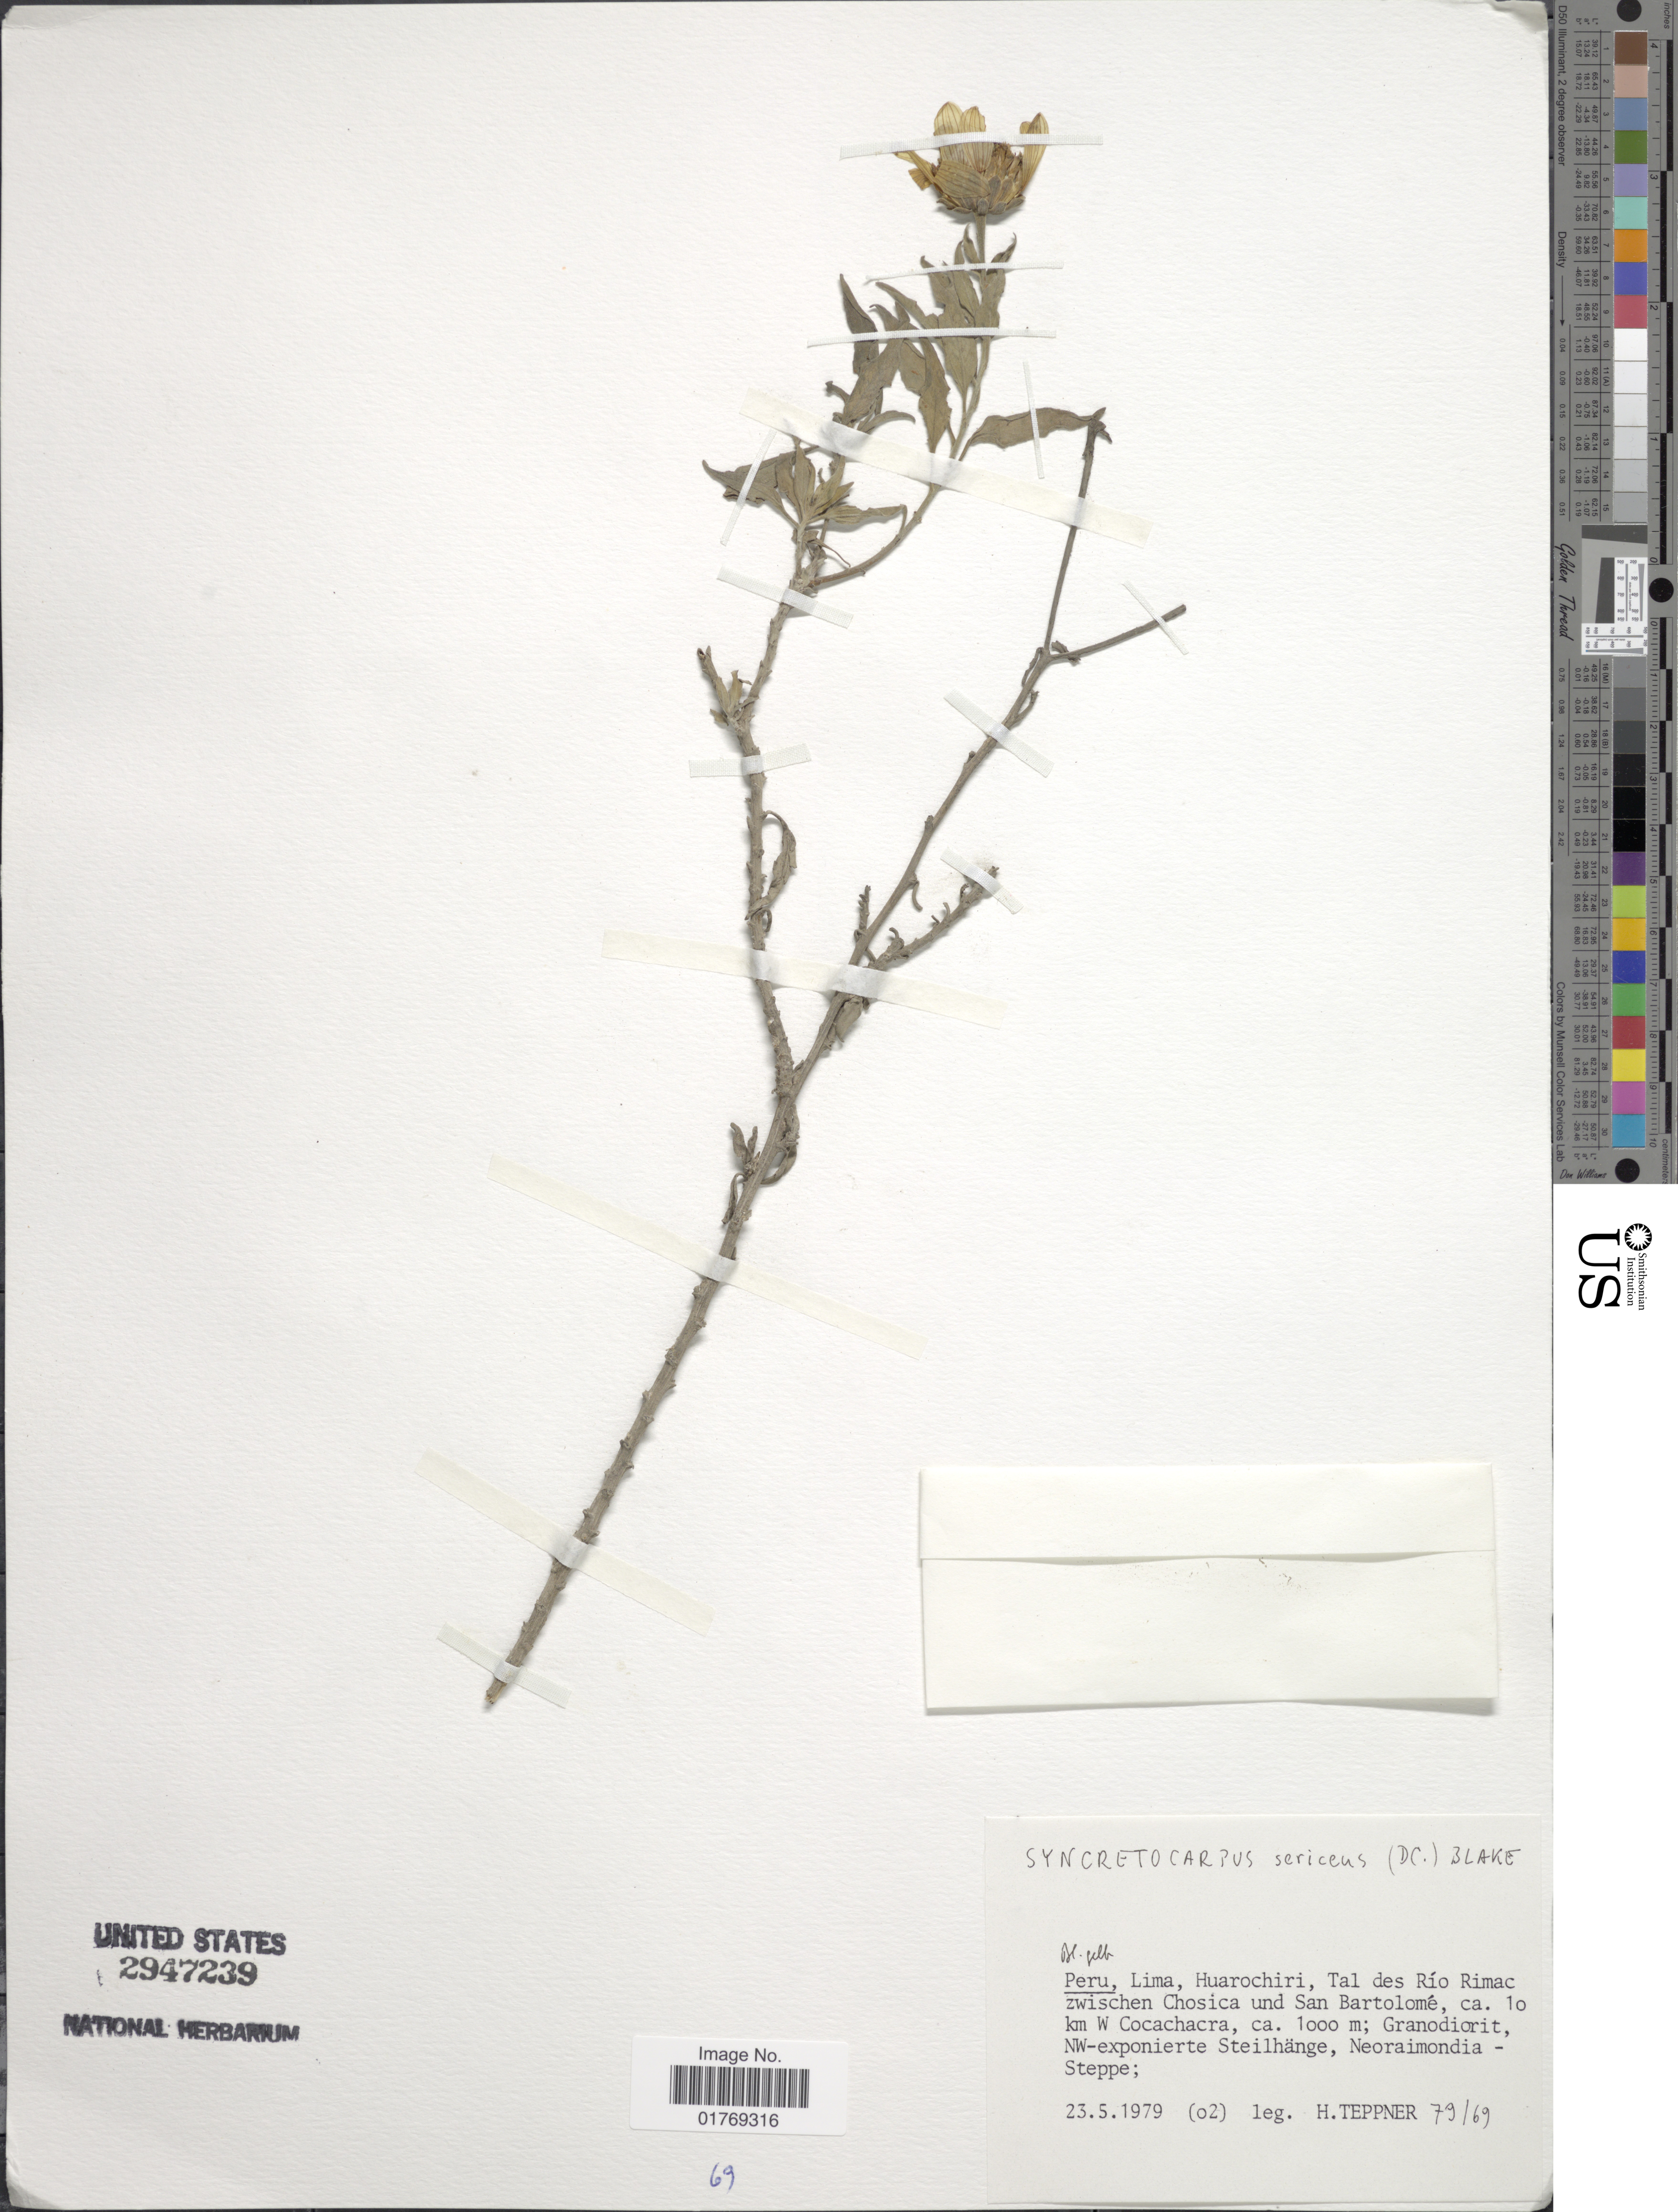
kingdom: Plantae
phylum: Tracheophyta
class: Magnoliopsida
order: Asterales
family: Asteraceae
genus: Syncretocarpus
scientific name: Syncretocarpus sericeus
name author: S.F. Blake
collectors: H. Teppner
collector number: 79/69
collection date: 1979-05-23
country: Peru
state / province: Lima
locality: Peru, Lima, Huarochiri, Tal des Río Rimac zwischen Chosica und San Bartolomé, ca. 10 km W Cocachacra; Granodiorit, NW-exponierte Steilhänge, Neoraimondia - Steppe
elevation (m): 1000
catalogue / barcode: US 2947239